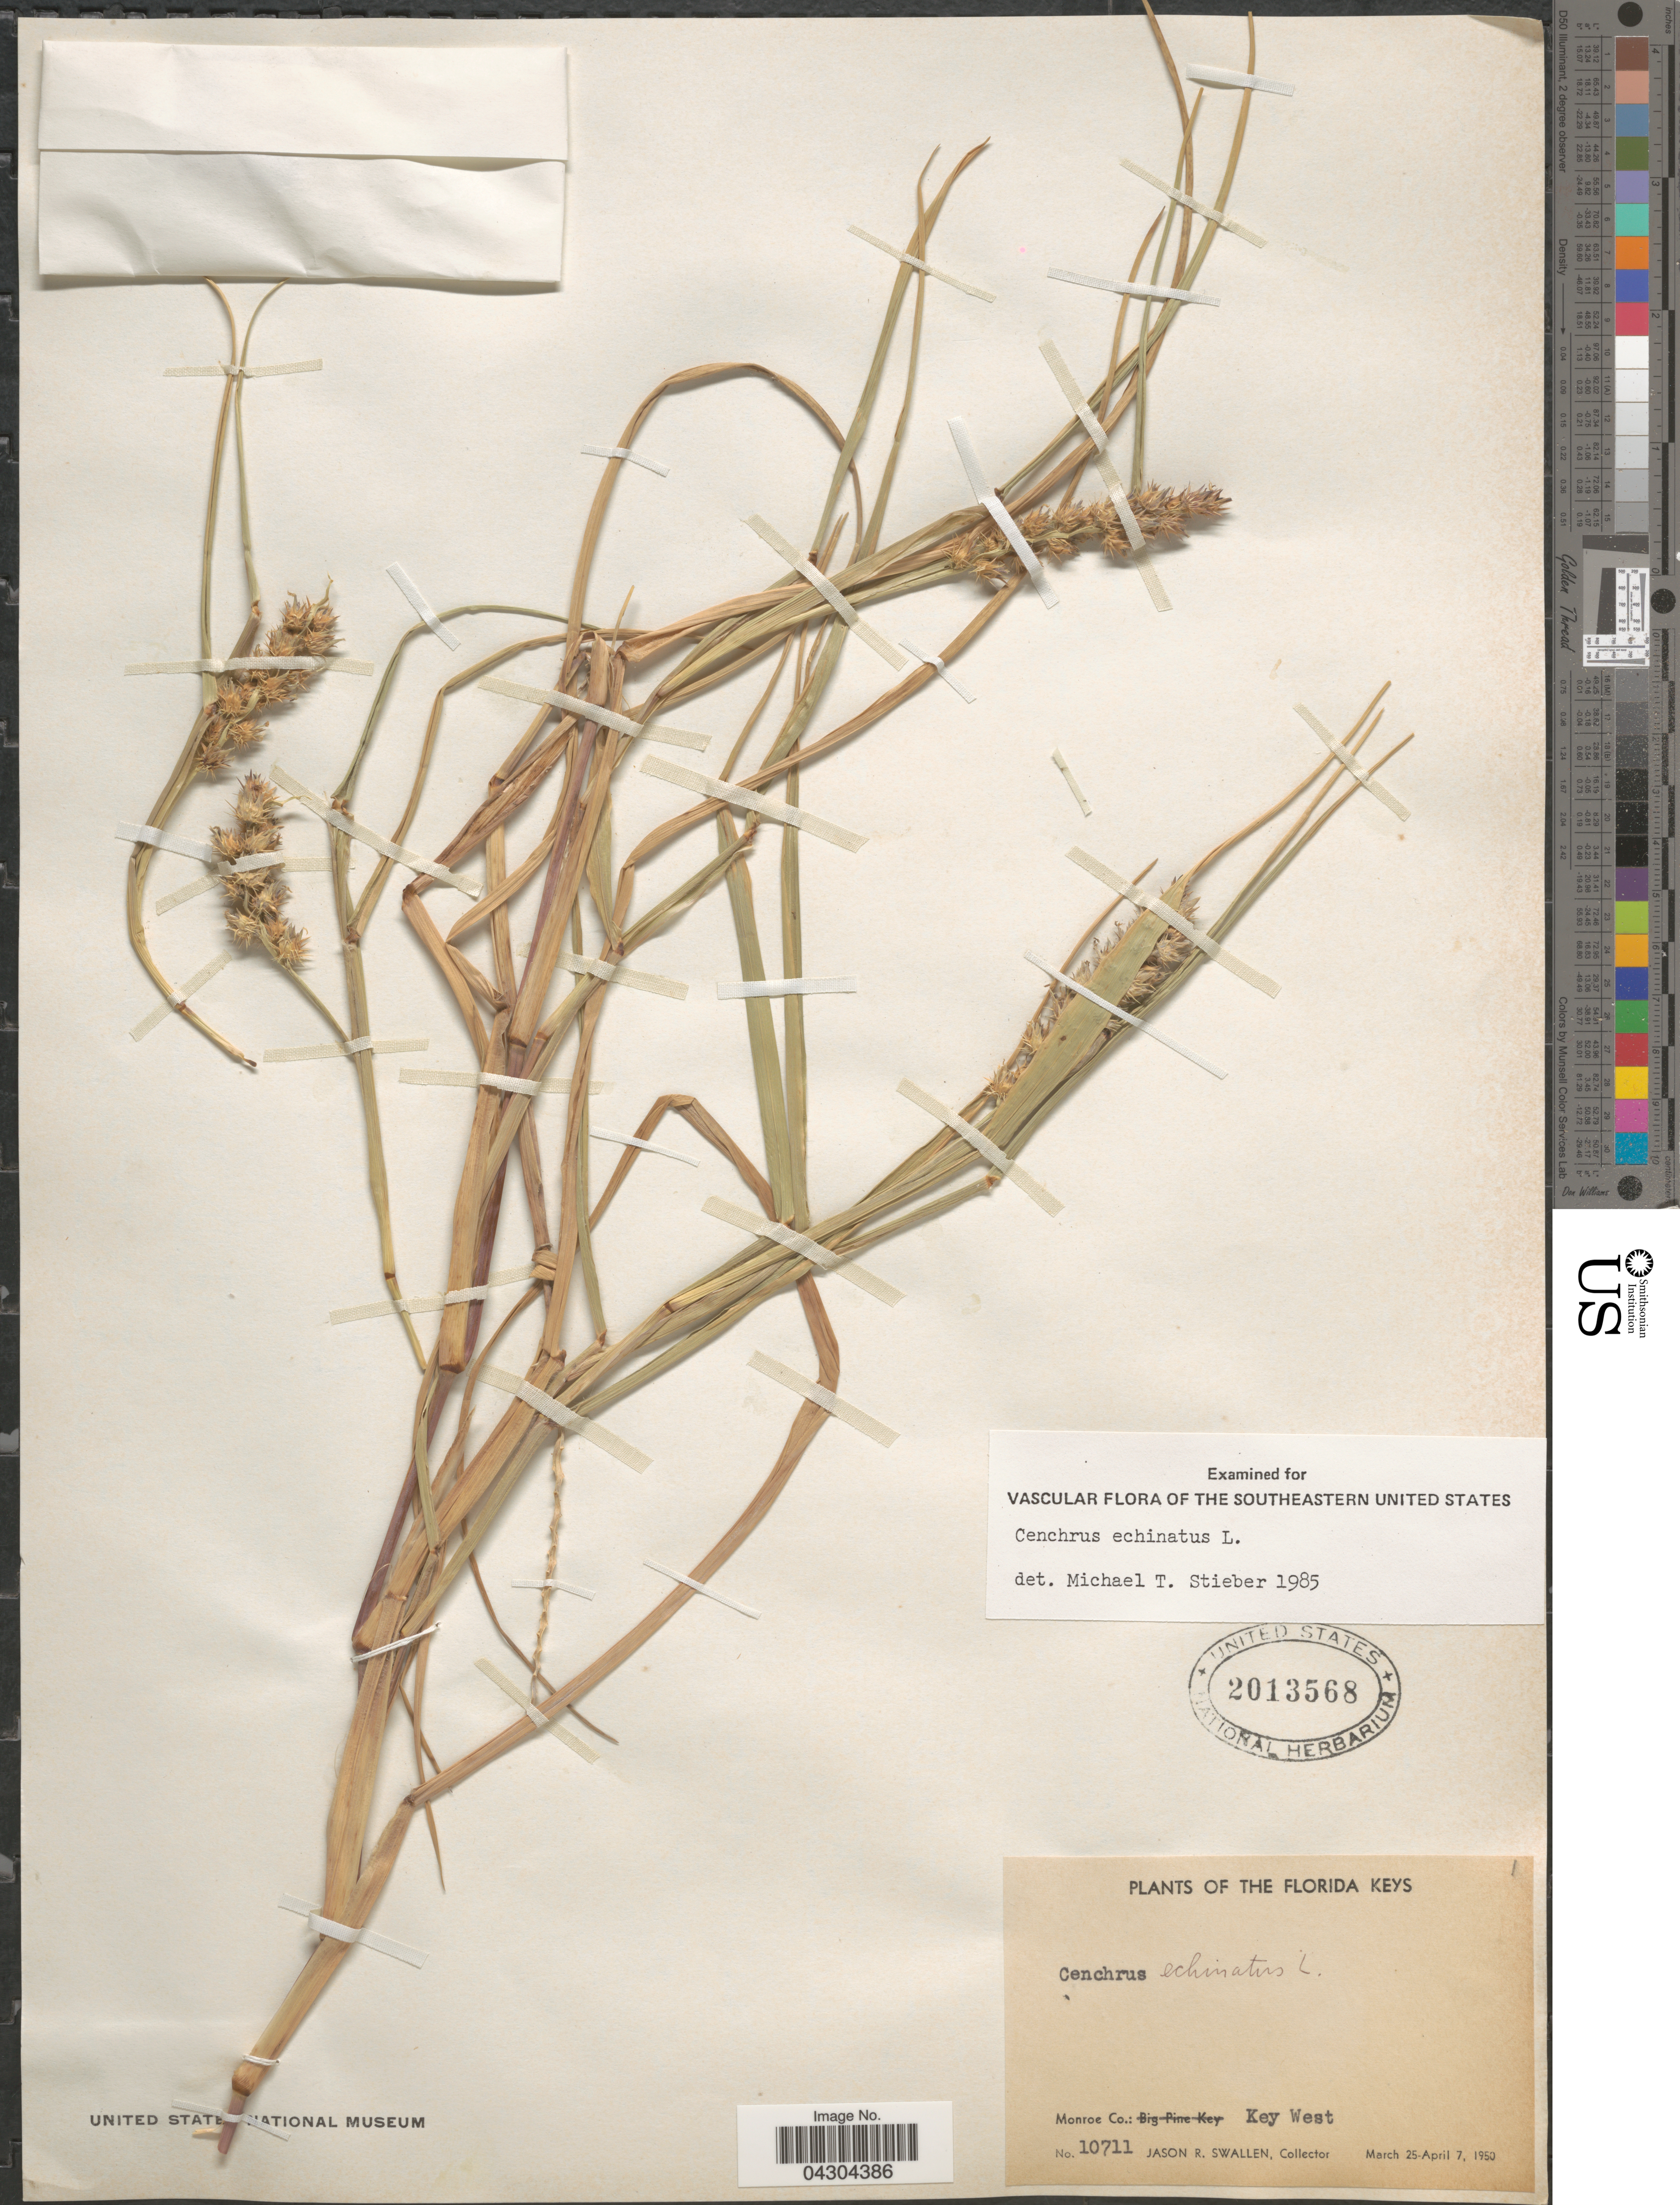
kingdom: Plantae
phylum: Tracheophyta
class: Liliopsida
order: Poales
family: Poaceae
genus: Cenchrus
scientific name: Cenchrus echinatus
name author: L.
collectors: J. R. Swallen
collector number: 10711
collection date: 1950-03-25/1950-04-07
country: United States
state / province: Florida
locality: Florida Keys. Monroe Co.: Key West.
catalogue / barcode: US 2013568